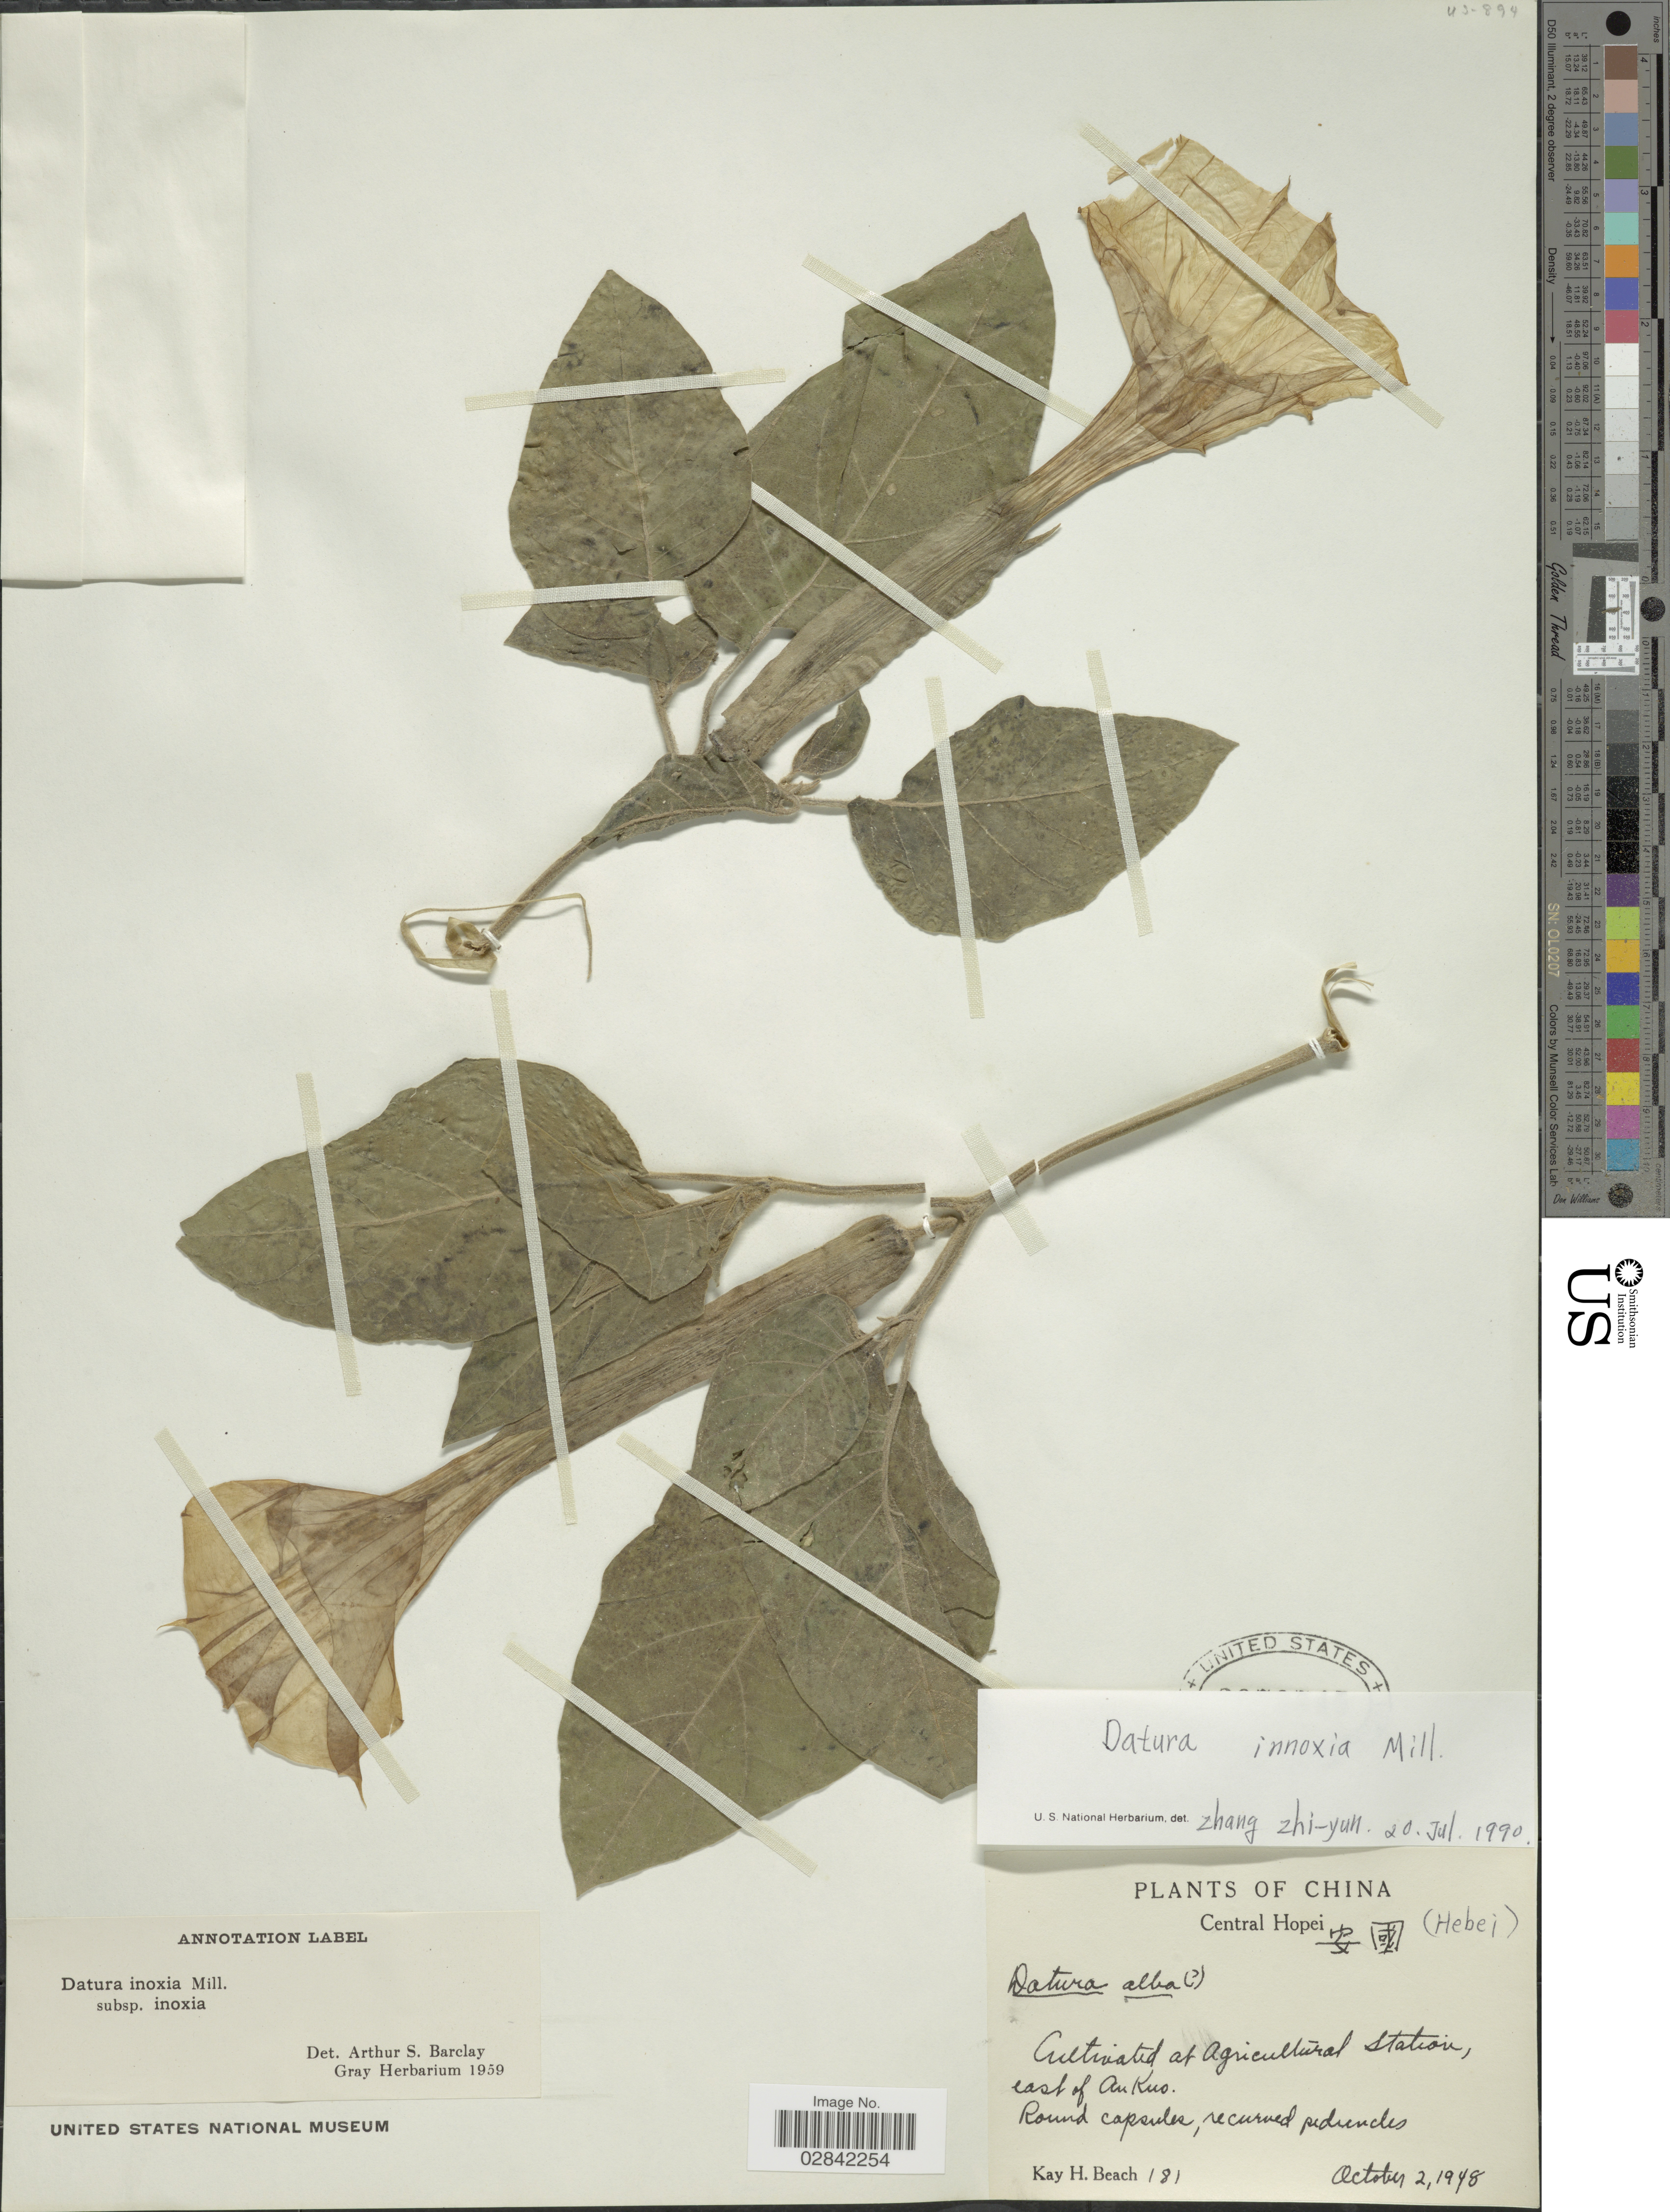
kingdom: Plantae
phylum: Tracheophyta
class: Magnoliopsida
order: Solanales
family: Solanaceae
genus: Datura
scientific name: Datura innoxia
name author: Mill.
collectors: K. H. Beach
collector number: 181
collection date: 1948-10-02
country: China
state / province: Hebei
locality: Central Hopei, Cultivated at Agricultural Station, east of An Kuo.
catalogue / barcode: US 2070745